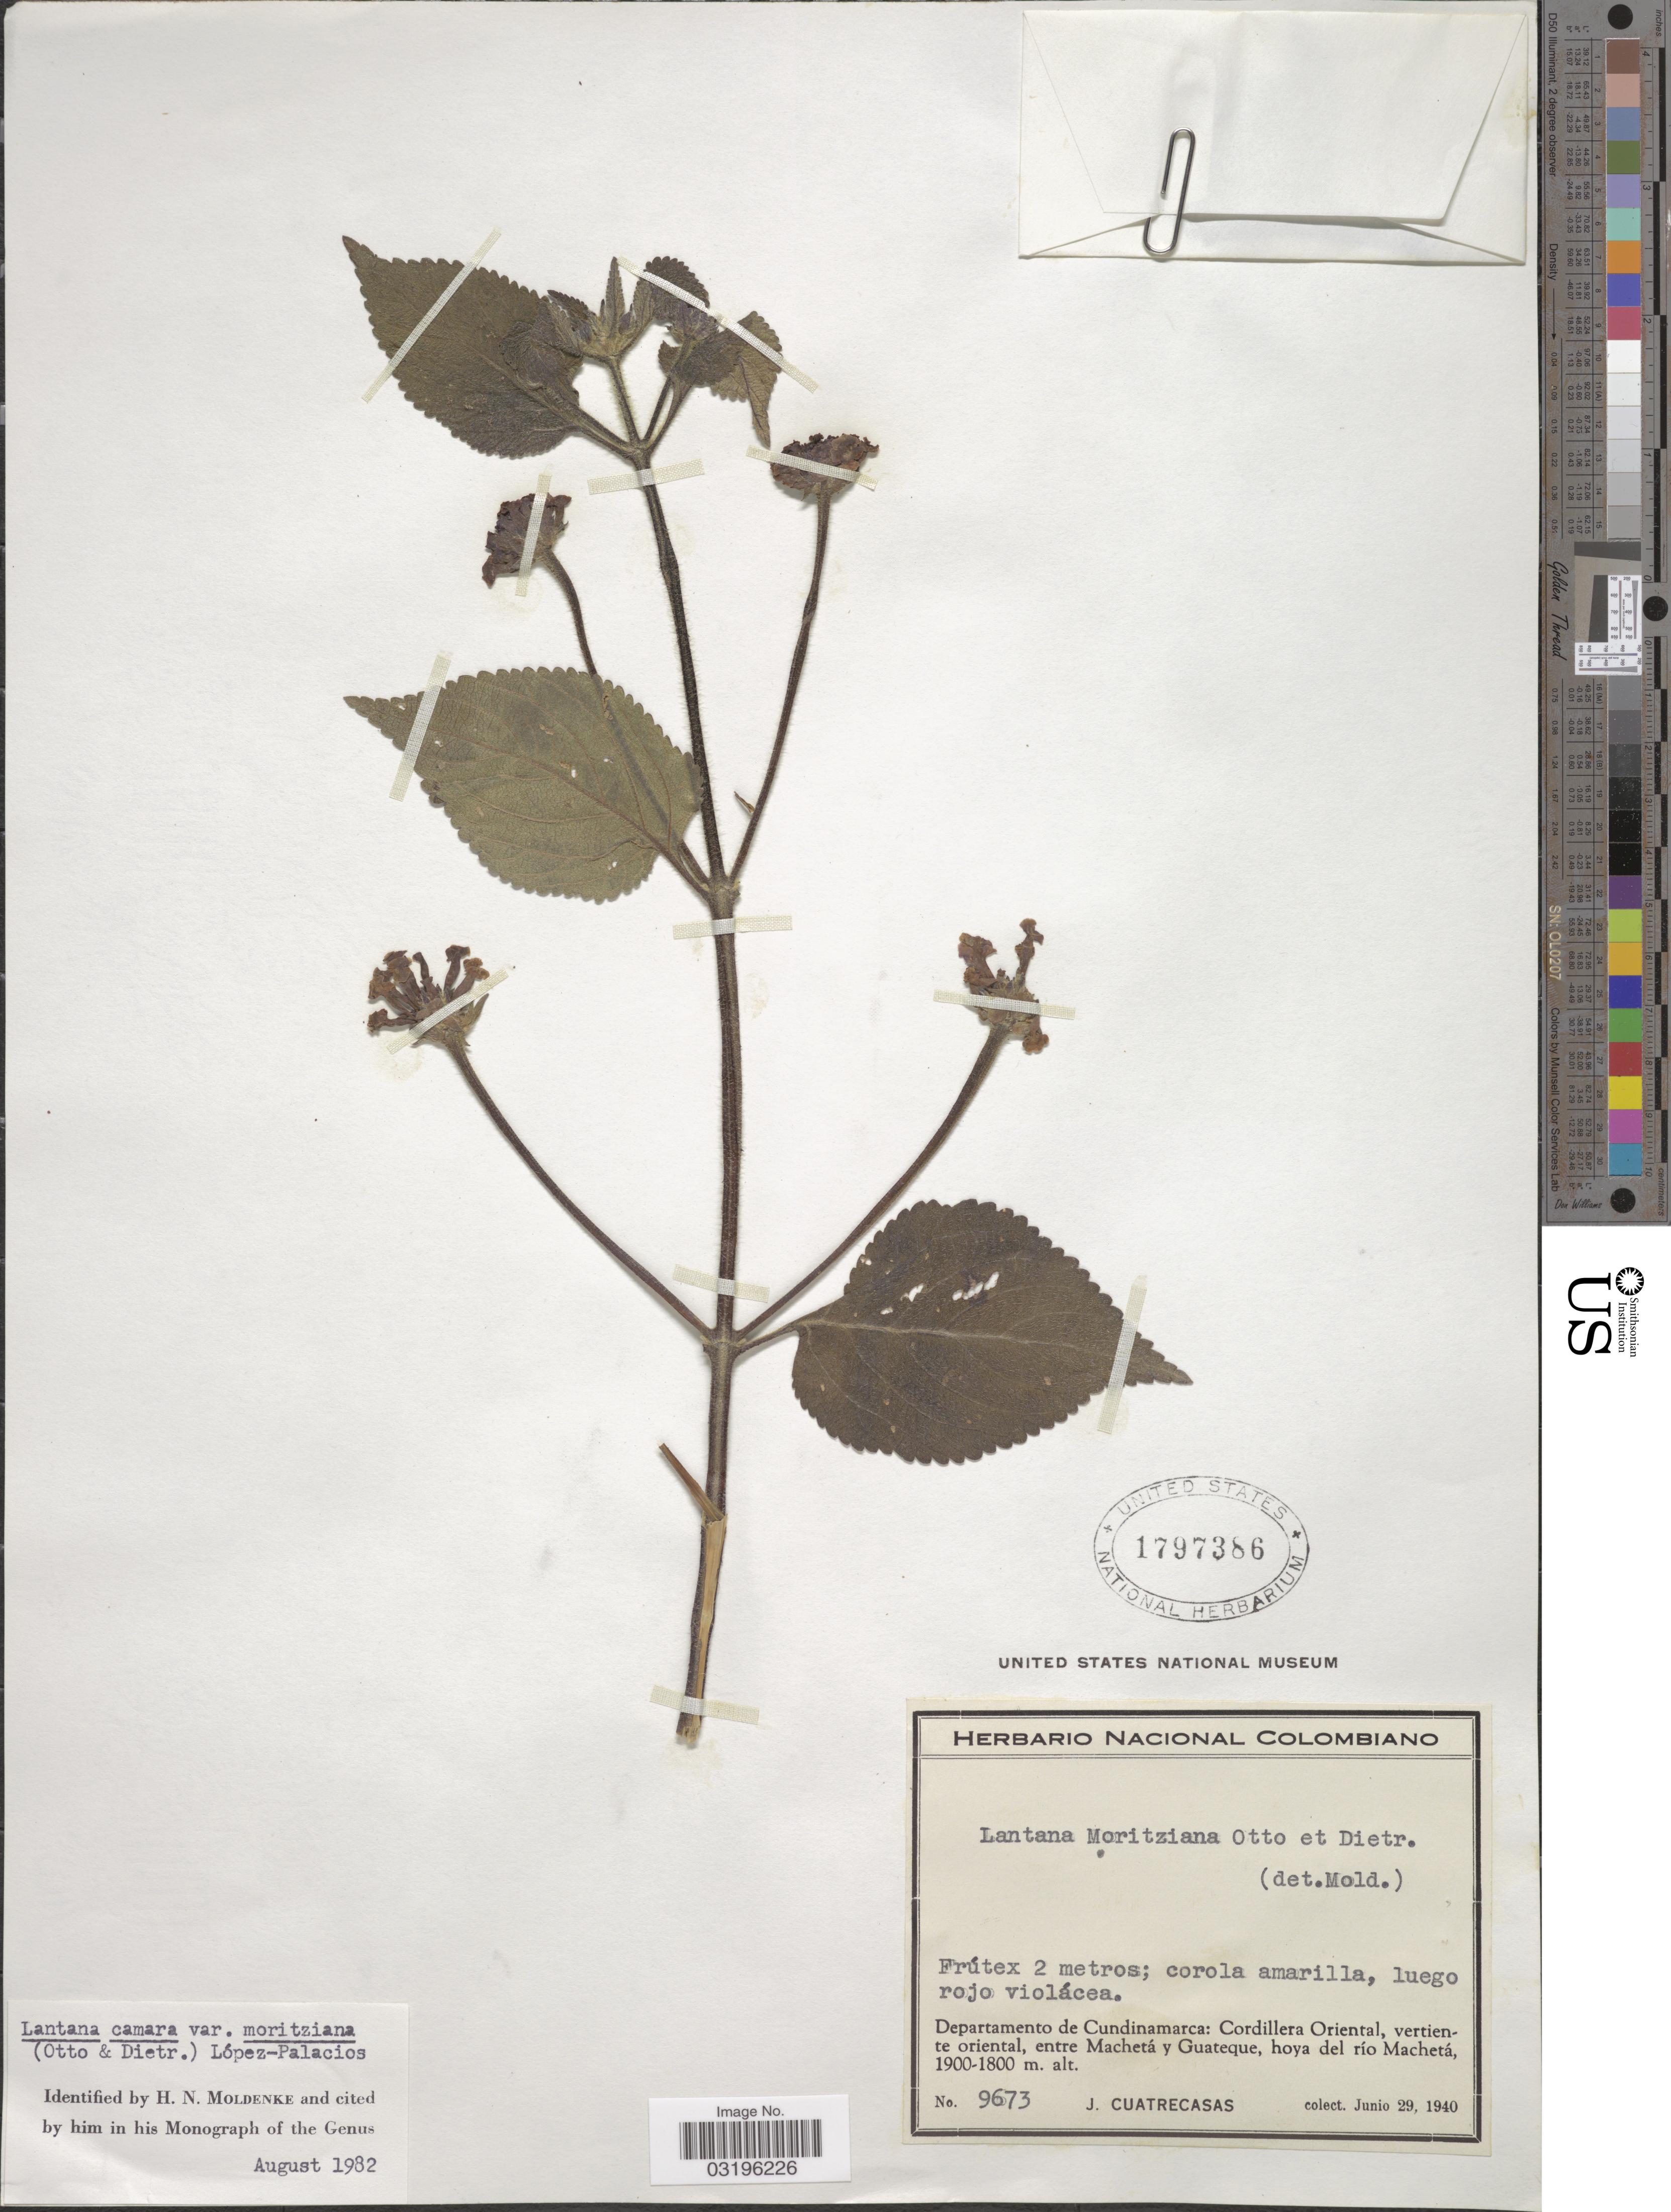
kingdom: Plantae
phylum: Tracheophyta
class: Magnoliopsida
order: Lamiales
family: Verbenaceae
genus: Lantana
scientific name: Lantana camara var. moritziana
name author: (Otto & A. Dietr.) López-Pal.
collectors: J. Cuatrecasas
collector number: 9673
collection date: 1940-06-29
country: Colombia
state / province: Cundinamarca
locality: Departamento de Cundinamarca: Cordillera Oriental, vertiente oriental, entre Machetá y Guateque, hoya del río Machetá.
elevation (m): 1800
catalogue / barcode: US 1797386